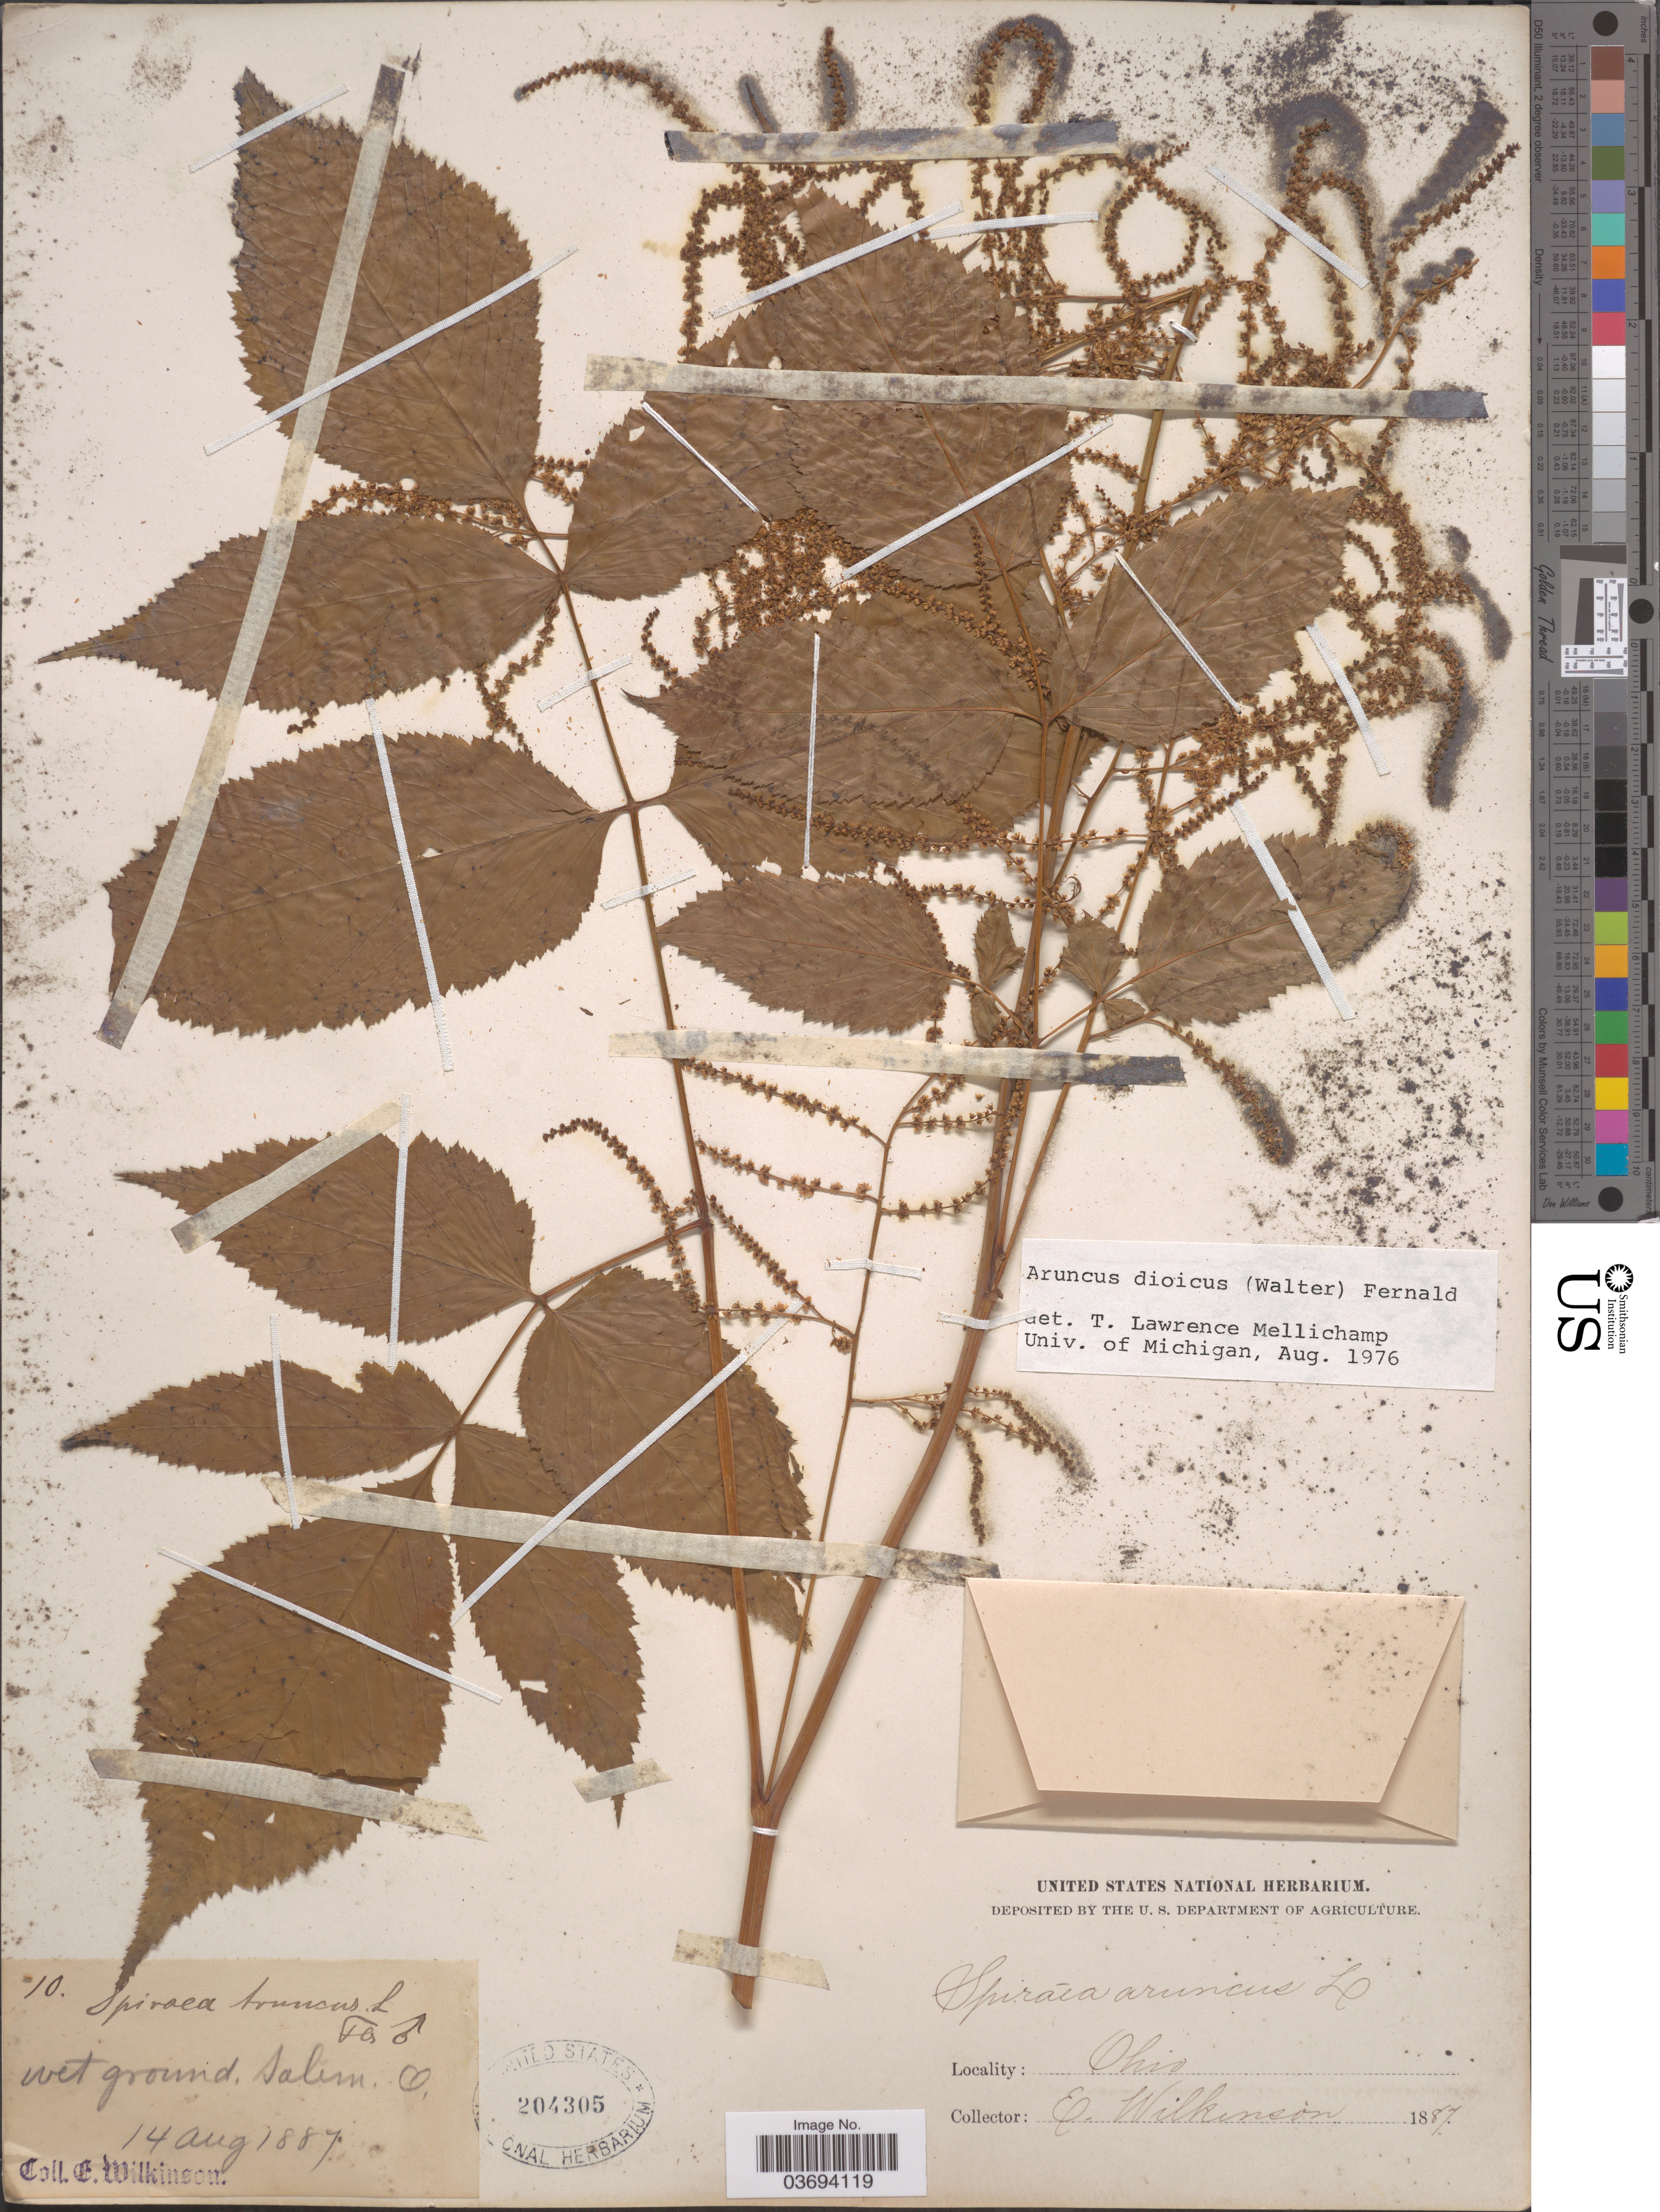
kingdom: Plantae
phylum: Tracheophyta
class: Magnoliopsida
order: Rosales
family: Rosaceae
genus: Aruncus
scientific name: Aruncus dioicus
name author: (Walter) Fernald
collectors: E. Wilkinson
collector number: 10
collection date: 1887-08-14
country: United States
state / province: Ohio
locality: Salem Co.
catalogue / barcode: US 204305